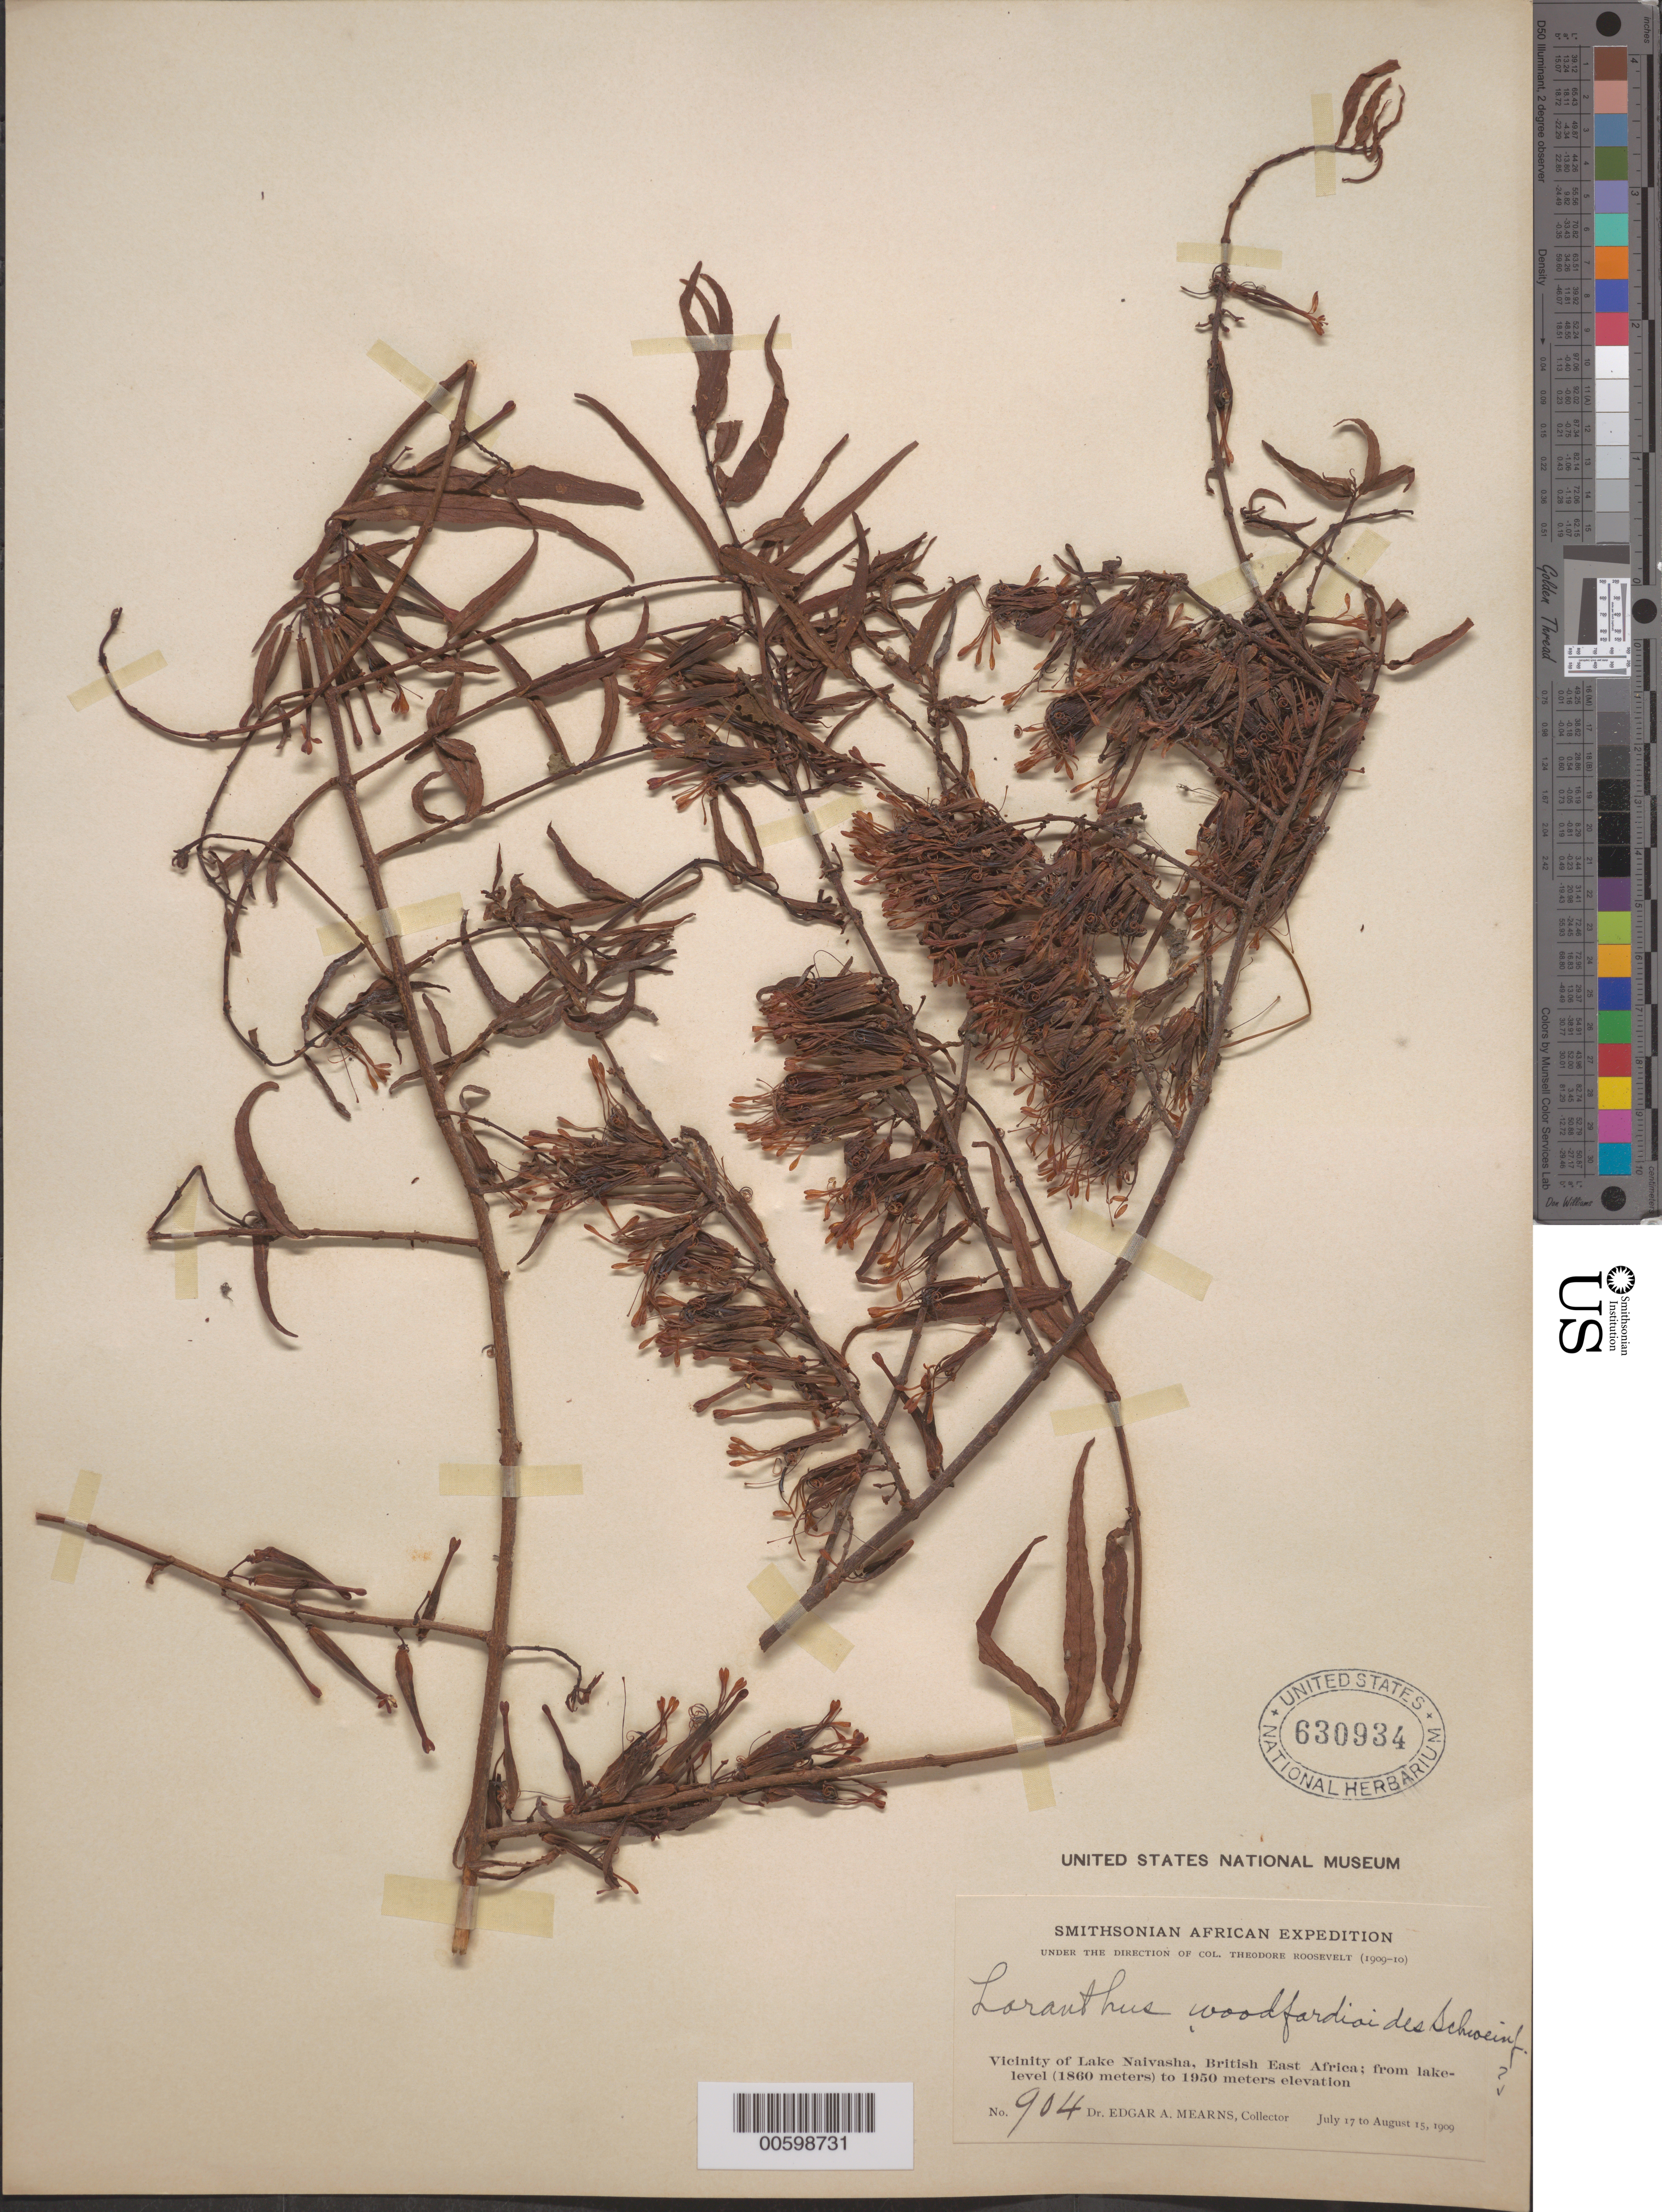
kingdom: Plantae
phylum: Tracheophyta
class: Magnoliopsida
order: Santalales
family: Loranthaceae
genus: Loranthus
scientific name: Loranthus woodfardioides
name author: Schweinf.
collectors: E. A. Mearns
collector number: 904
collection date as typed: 17 Jul 1909 to 15 Aug 1909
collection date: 1909-07-17/1909-08-15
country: Kenya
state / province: Nakuru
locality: Vicinity of Lake Naivasha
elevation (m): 1860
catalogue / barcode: US 630934